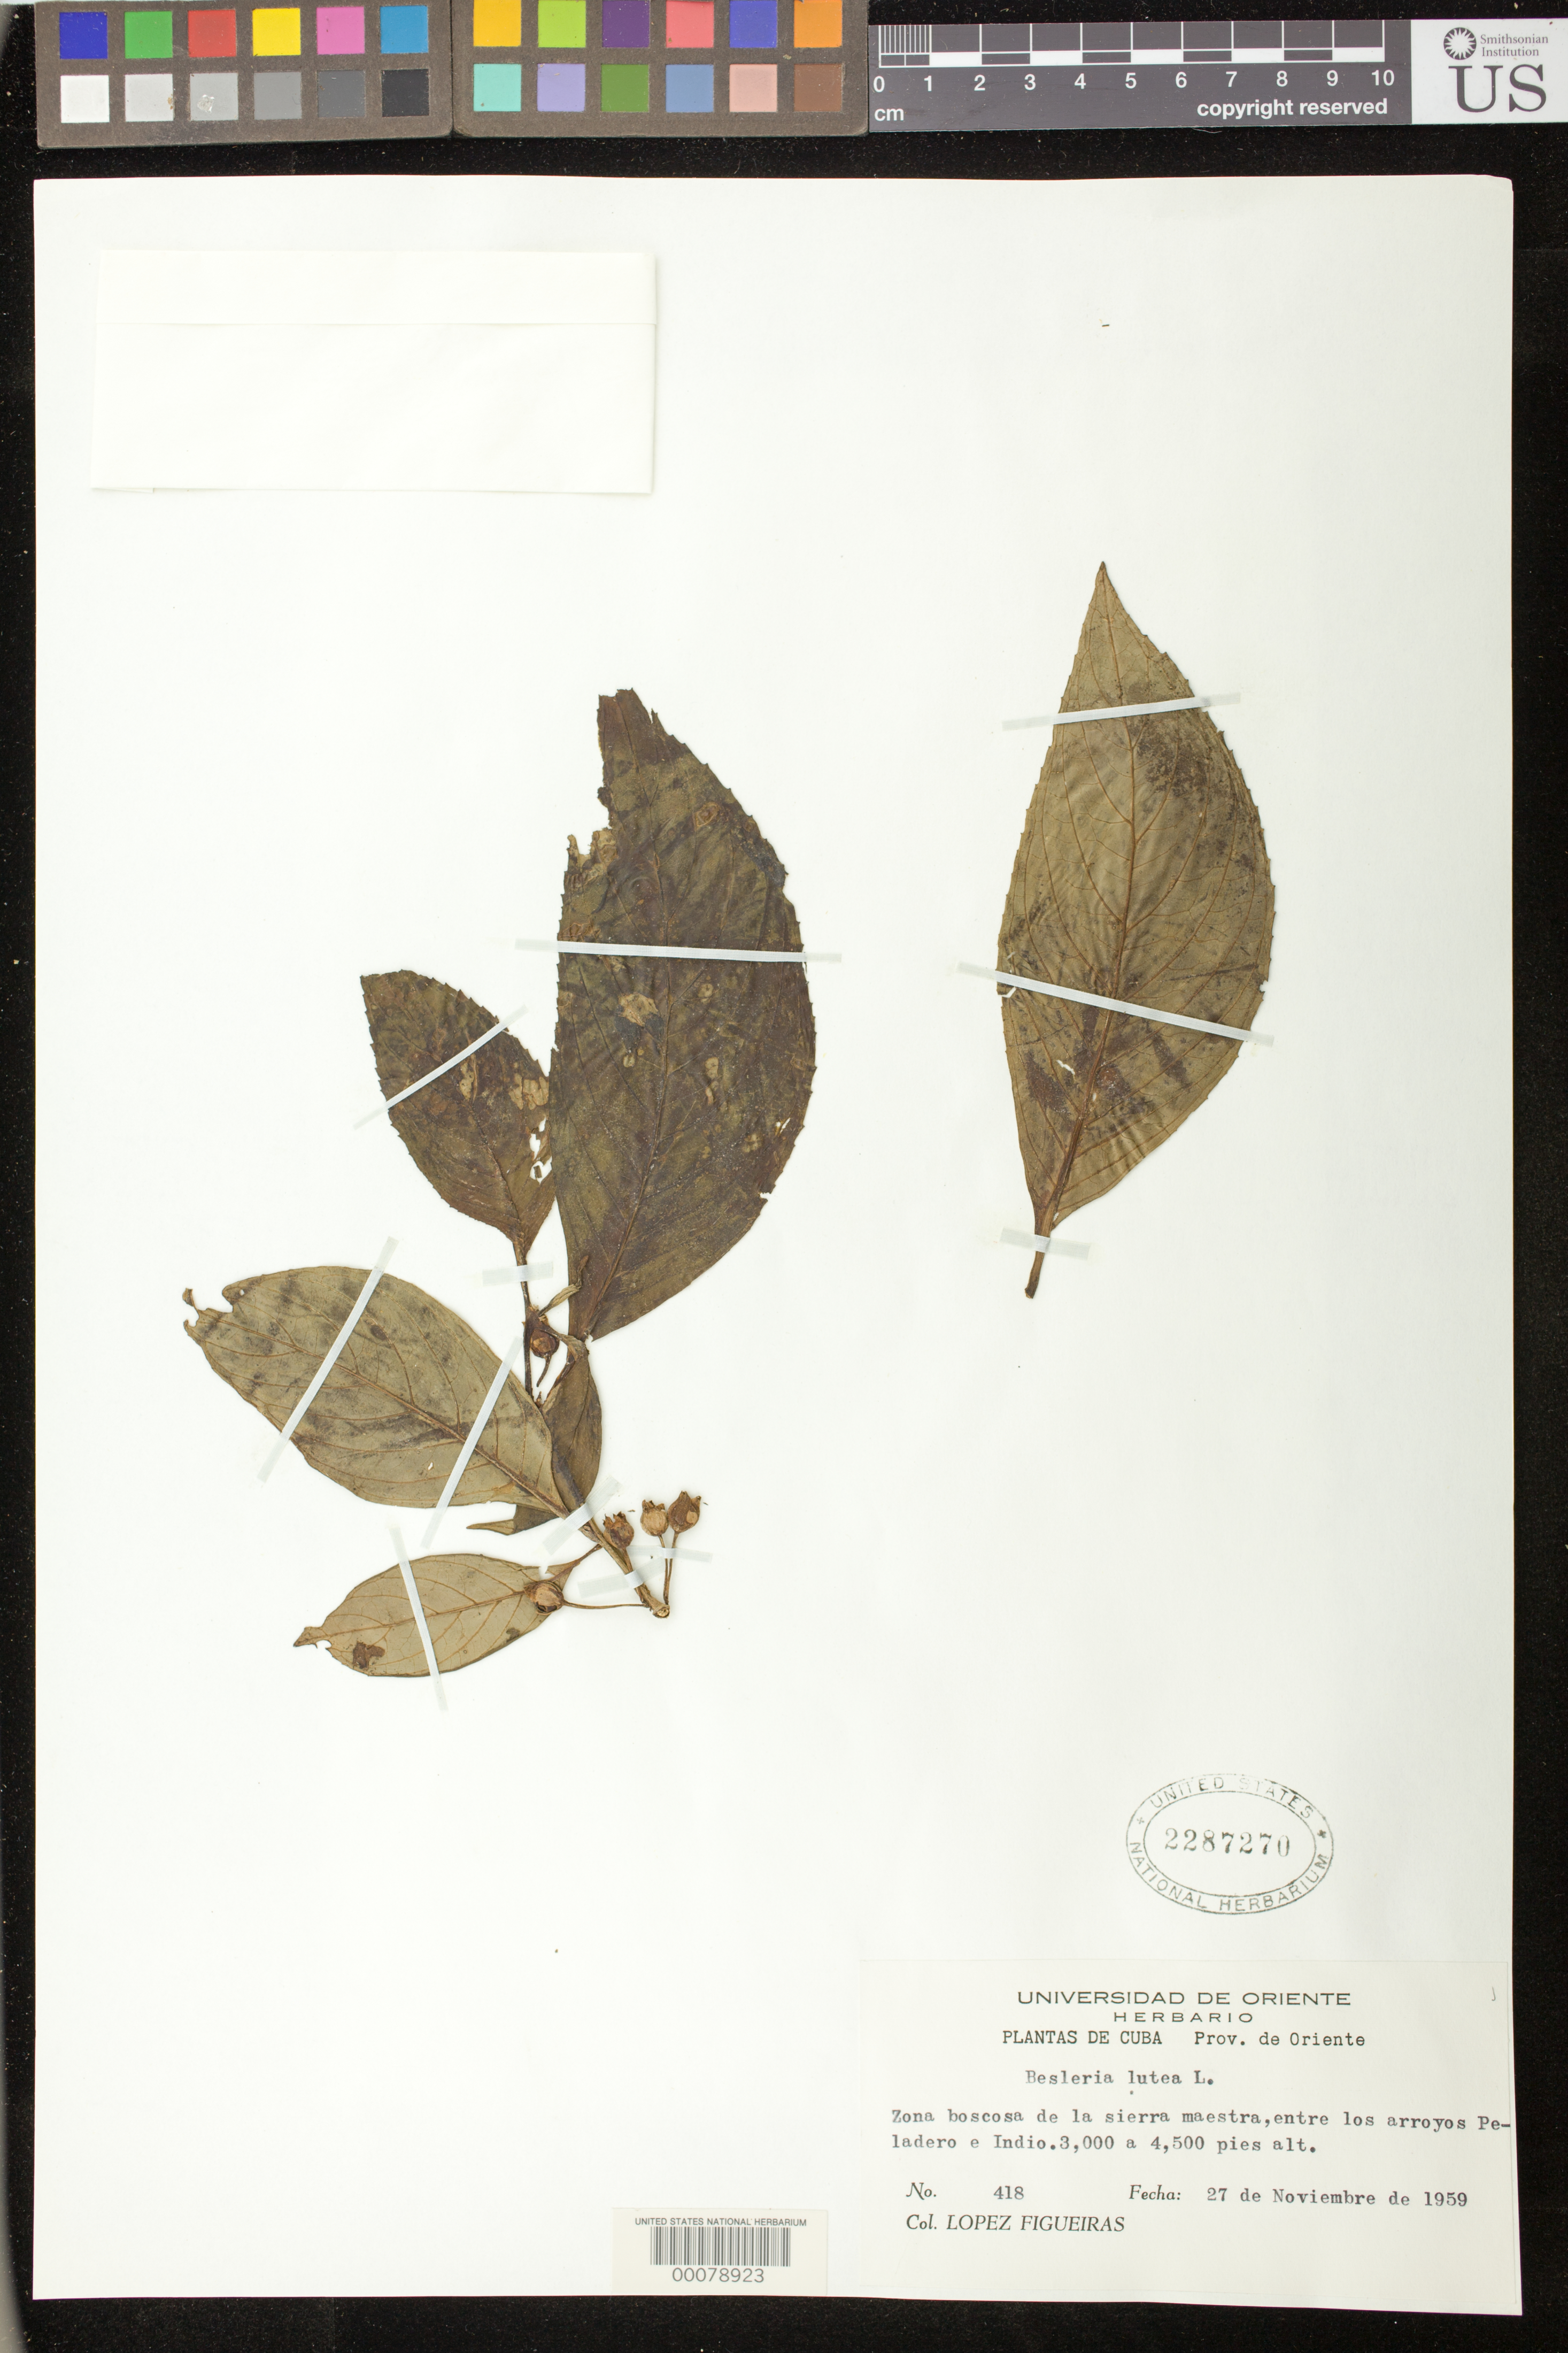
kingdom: Plantae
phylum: Tracheophyta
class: Magnoliopsida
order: Lamiales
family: Gesneriaceae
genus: Besleria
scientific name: Besleria lutea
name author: L.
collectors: M. López Figueiras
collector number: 418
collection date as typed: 27 Nov 1959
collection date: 1959-11-27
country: Cuba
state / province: Oriente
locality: Sierra maestra, entre los arroyos Peladero e Indio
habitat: Zona boscosa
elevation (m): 914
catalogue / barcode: US 2287270